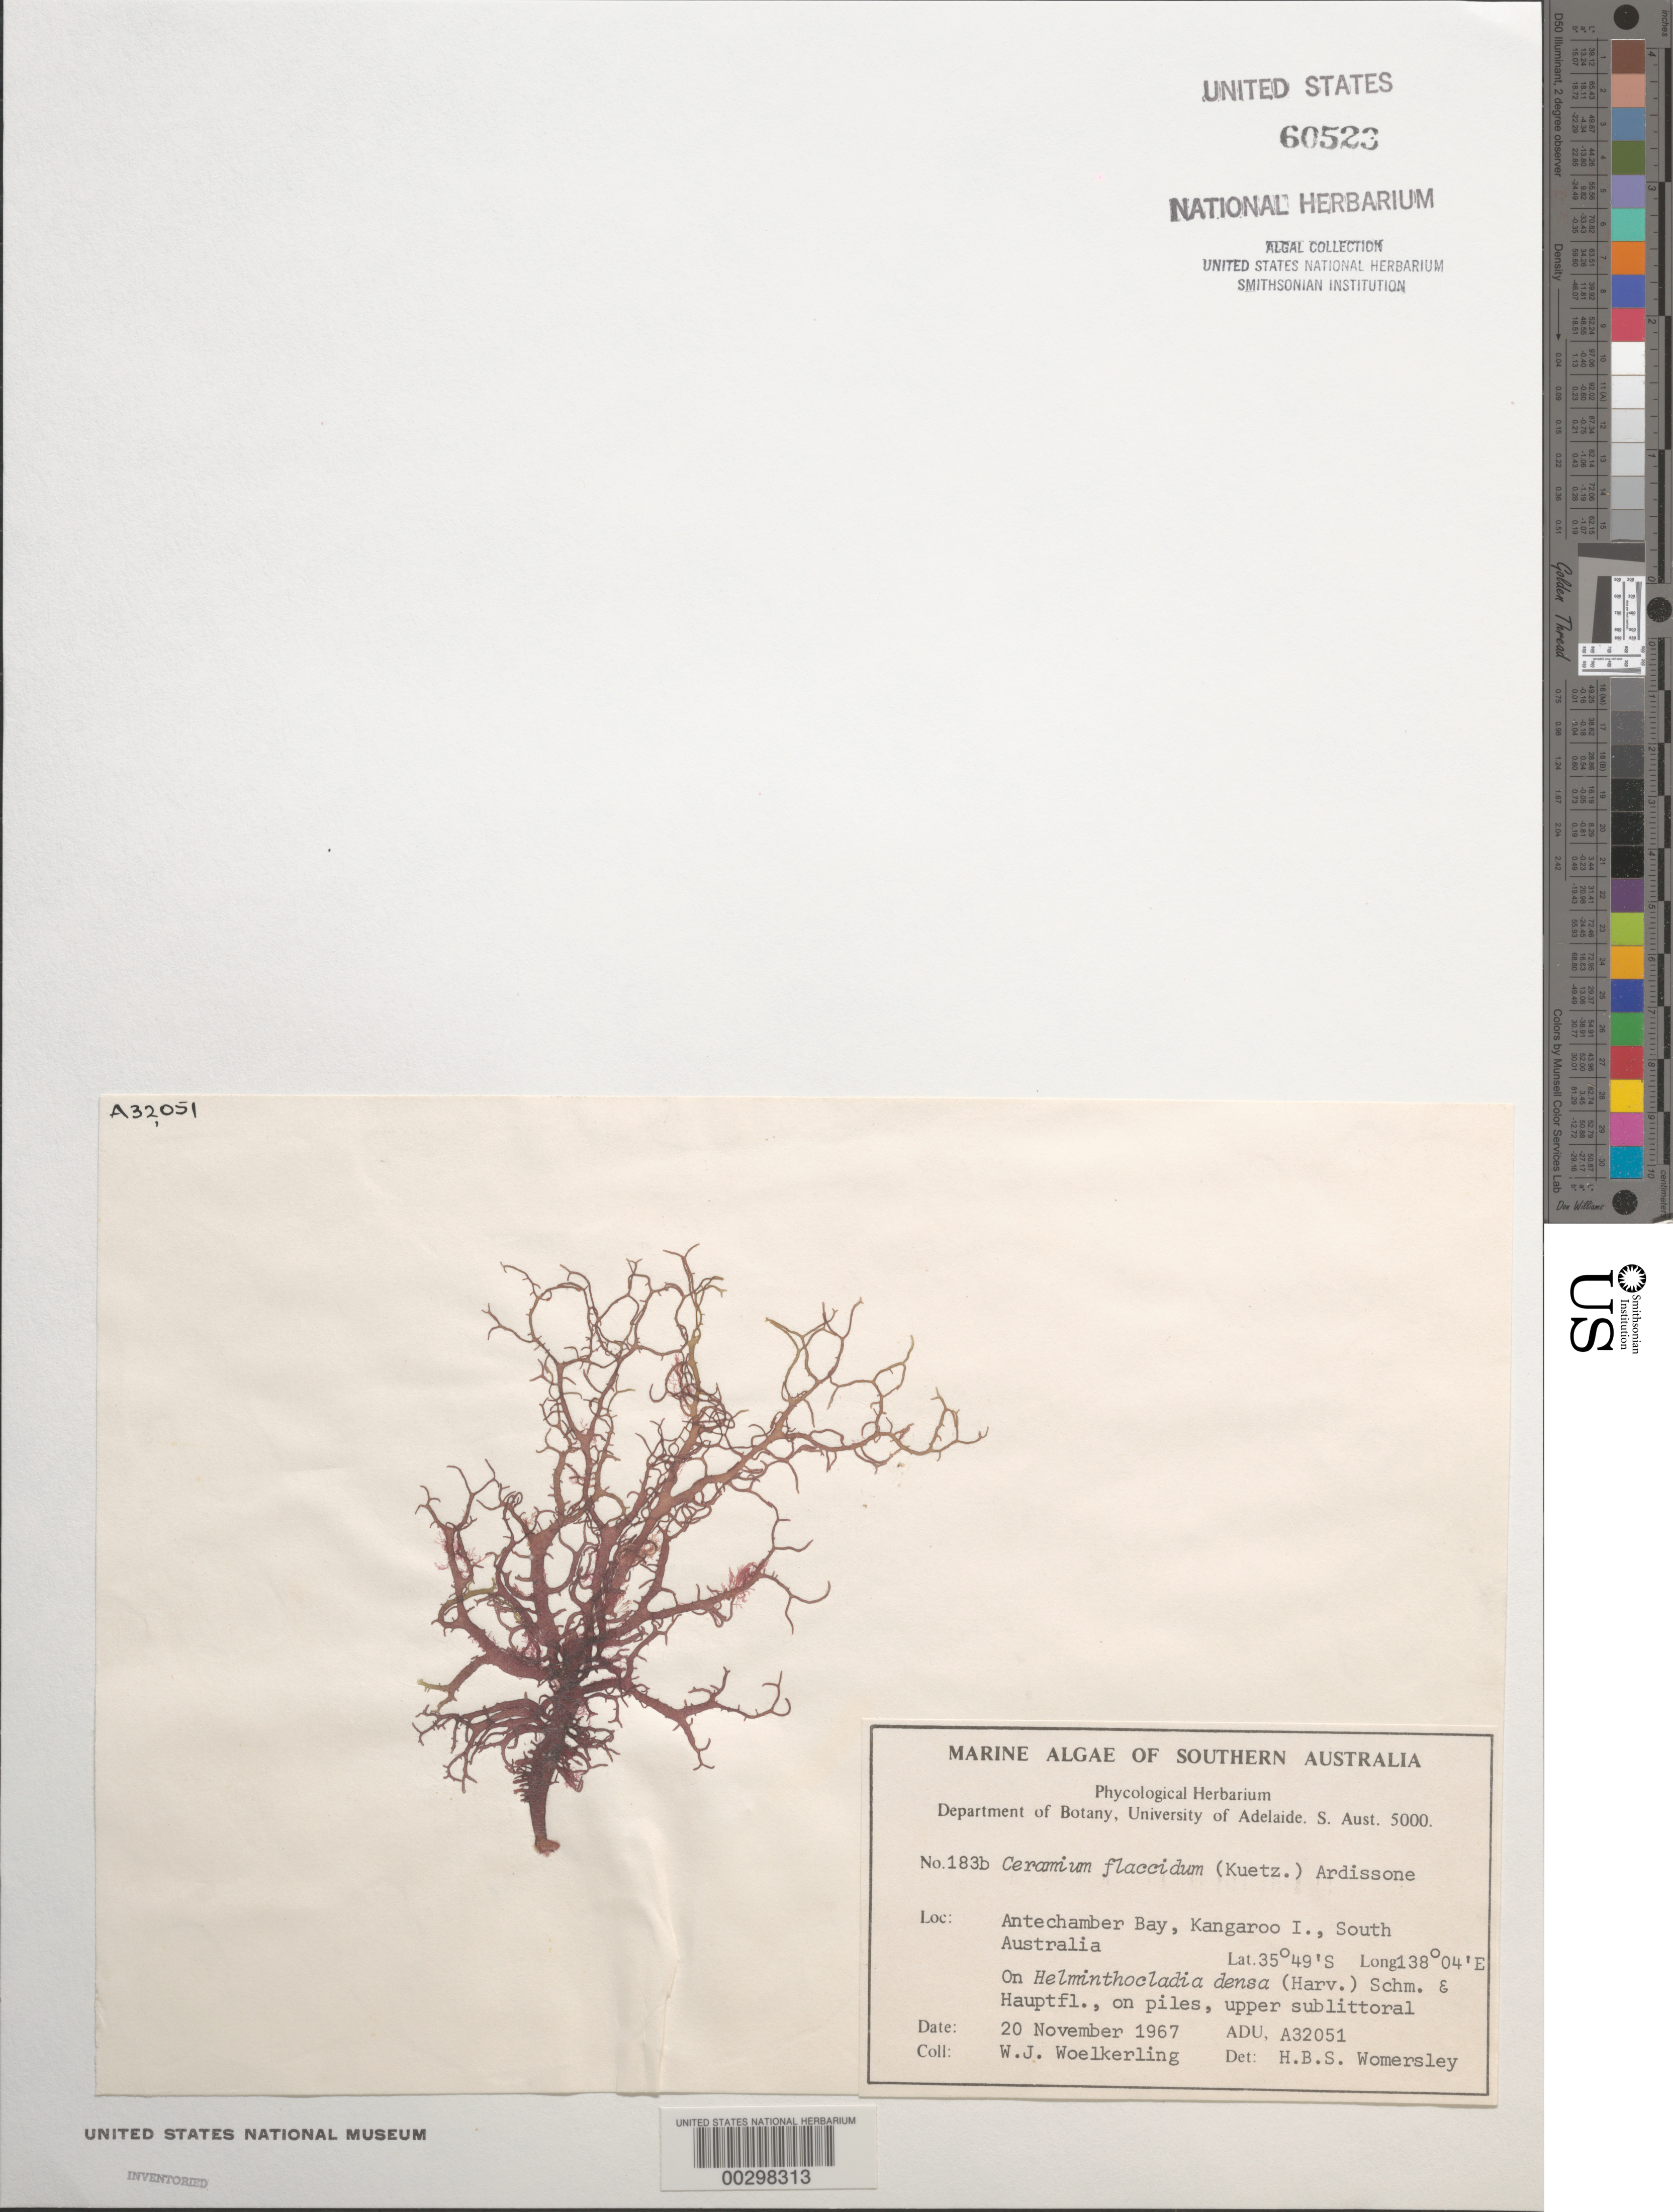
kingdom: Plantae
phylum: Rhodophyta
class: Florideophyceae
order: Ceramiales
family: Ceramiaceae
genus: Gayliella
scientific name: Gayliella flaccida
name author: (Harv. ex Kütz.) T.O. Cho & L.M. McIvor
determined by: Algae name updating Project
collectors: W. Woelkerling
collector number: ADU A32051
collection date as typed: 20 Nov 1967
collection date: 1967-11-20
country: Australia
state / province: South Australia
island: Kangaroo Island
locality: Antechamber Bay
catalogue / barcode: US 60523